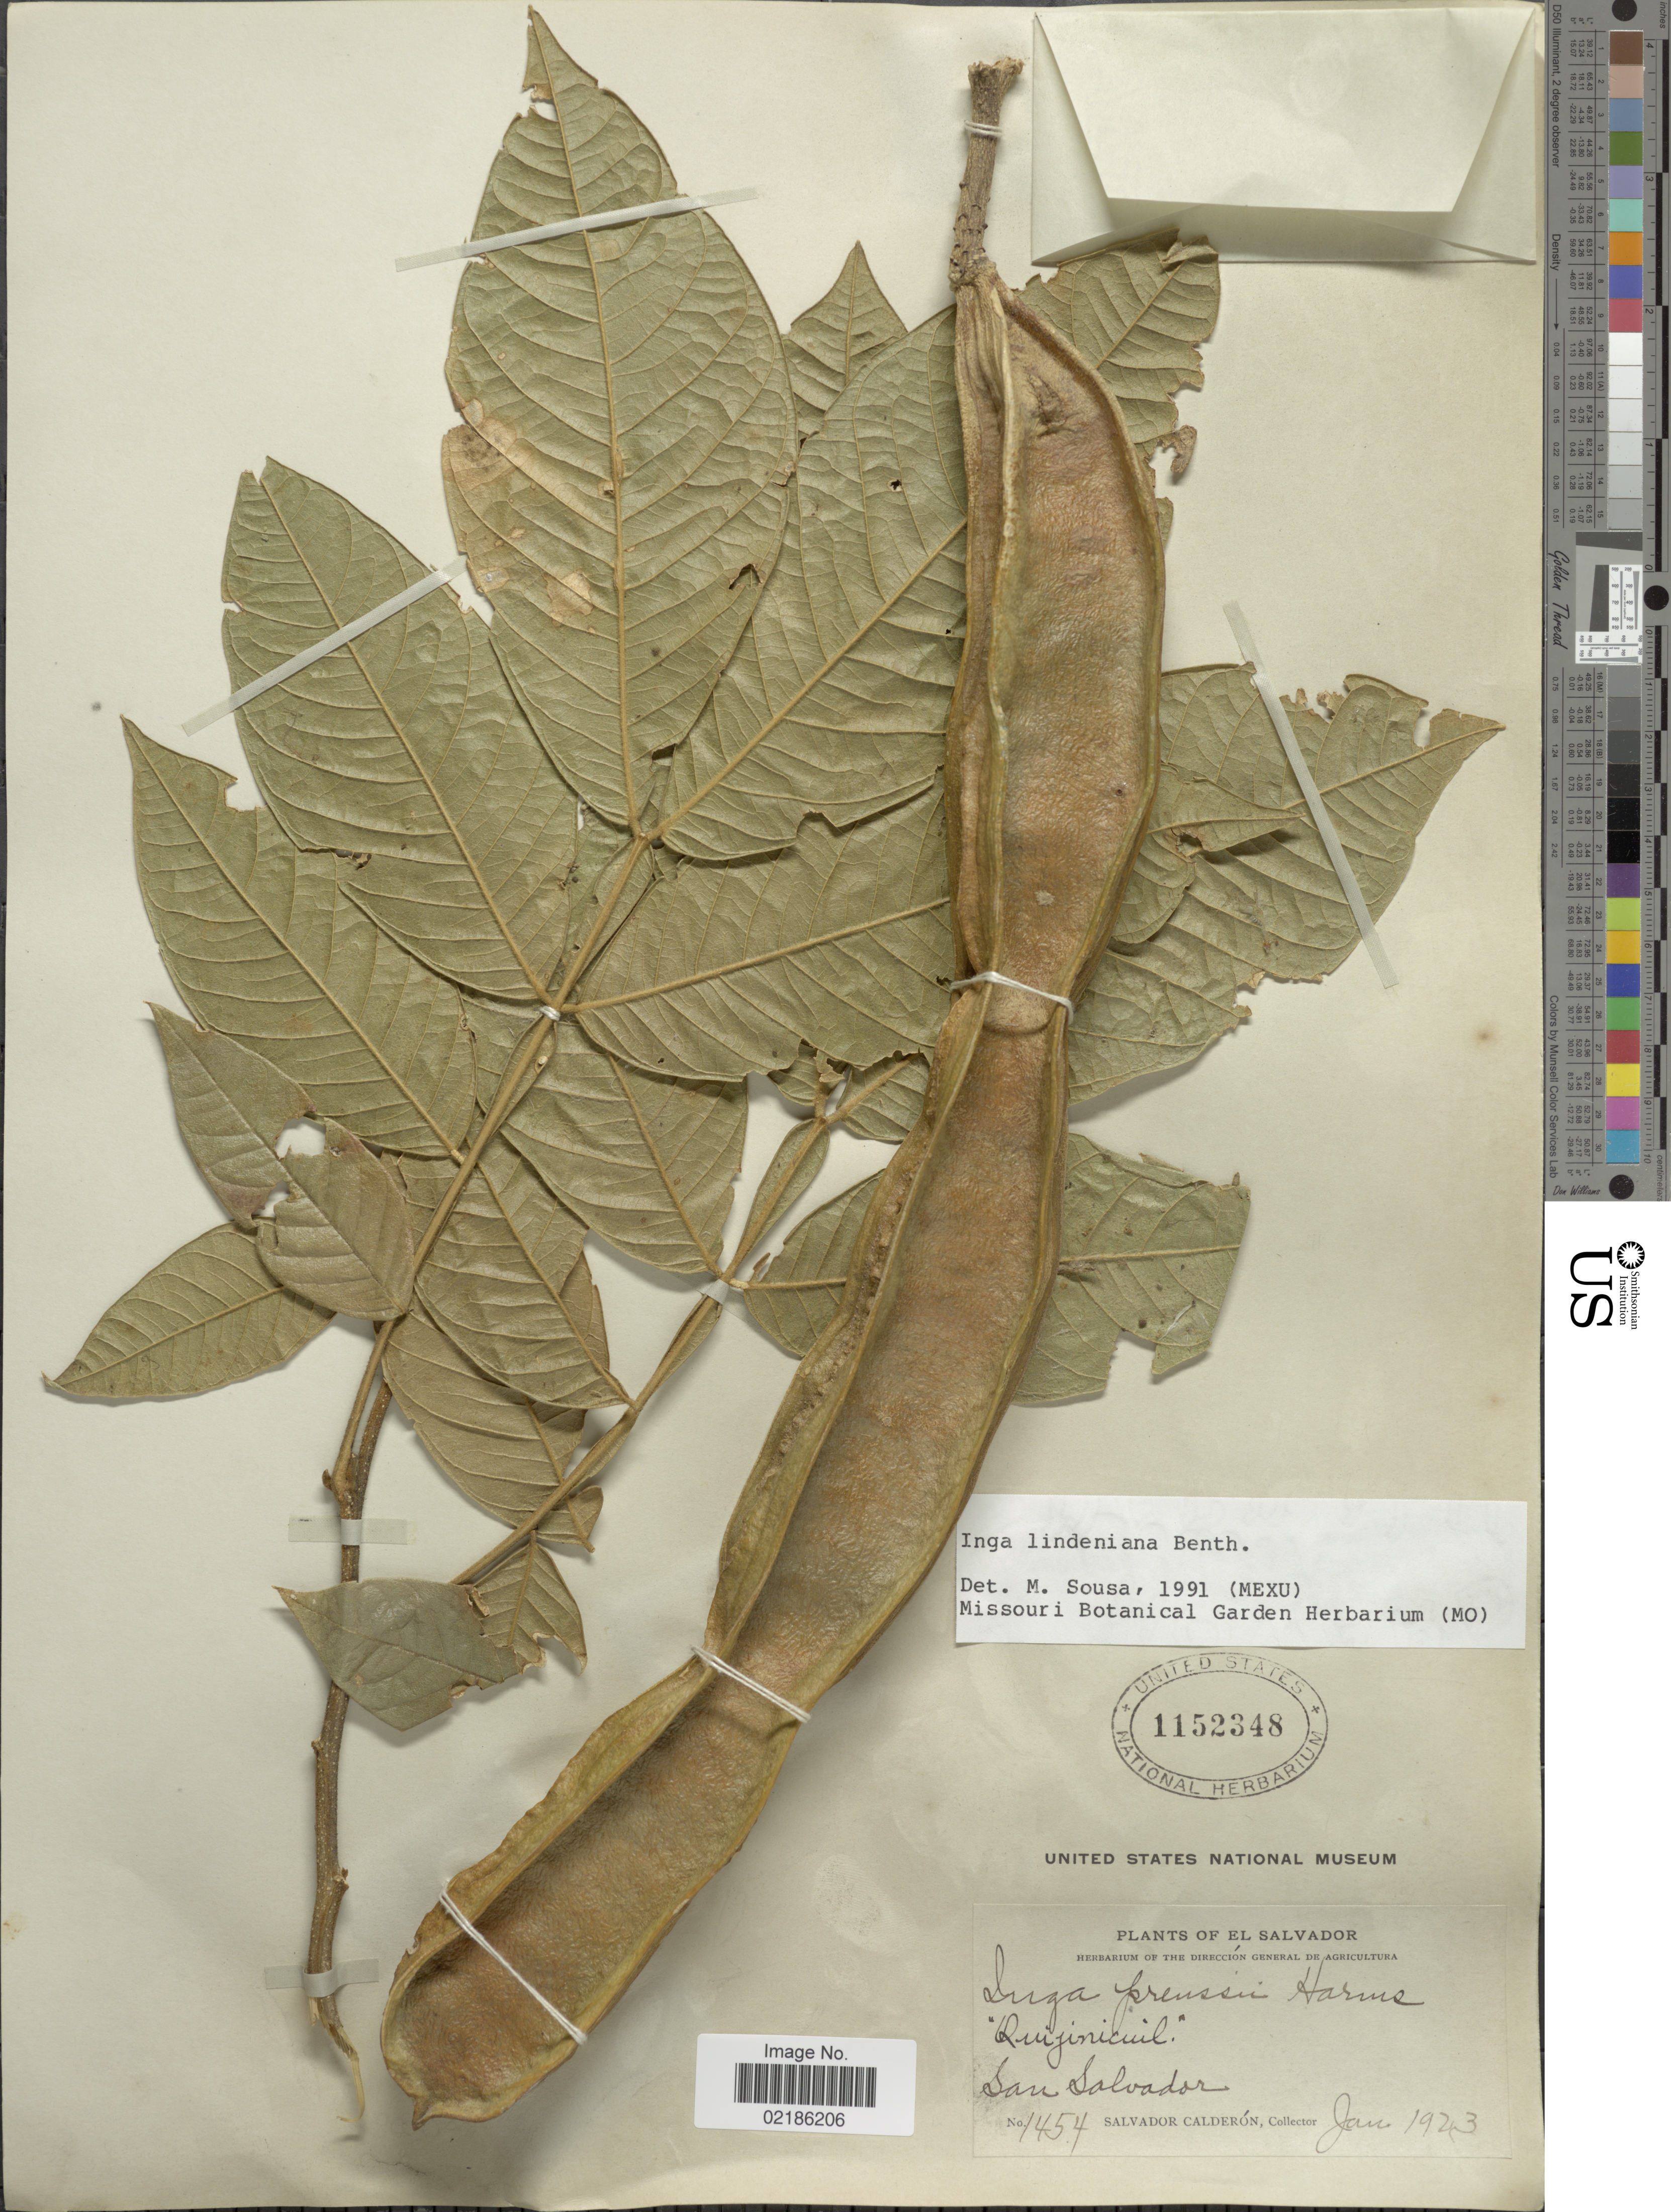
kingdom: Plantae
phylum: Tracheophyta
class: Magnoliopsida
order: Fabales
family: Fabaceae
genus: Inga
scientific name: Inga lindeniana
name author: Benth.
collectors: S. Calderón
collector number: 1454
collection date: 1923-01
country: El Salvador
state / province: San Salvador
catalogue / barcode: US 1152348